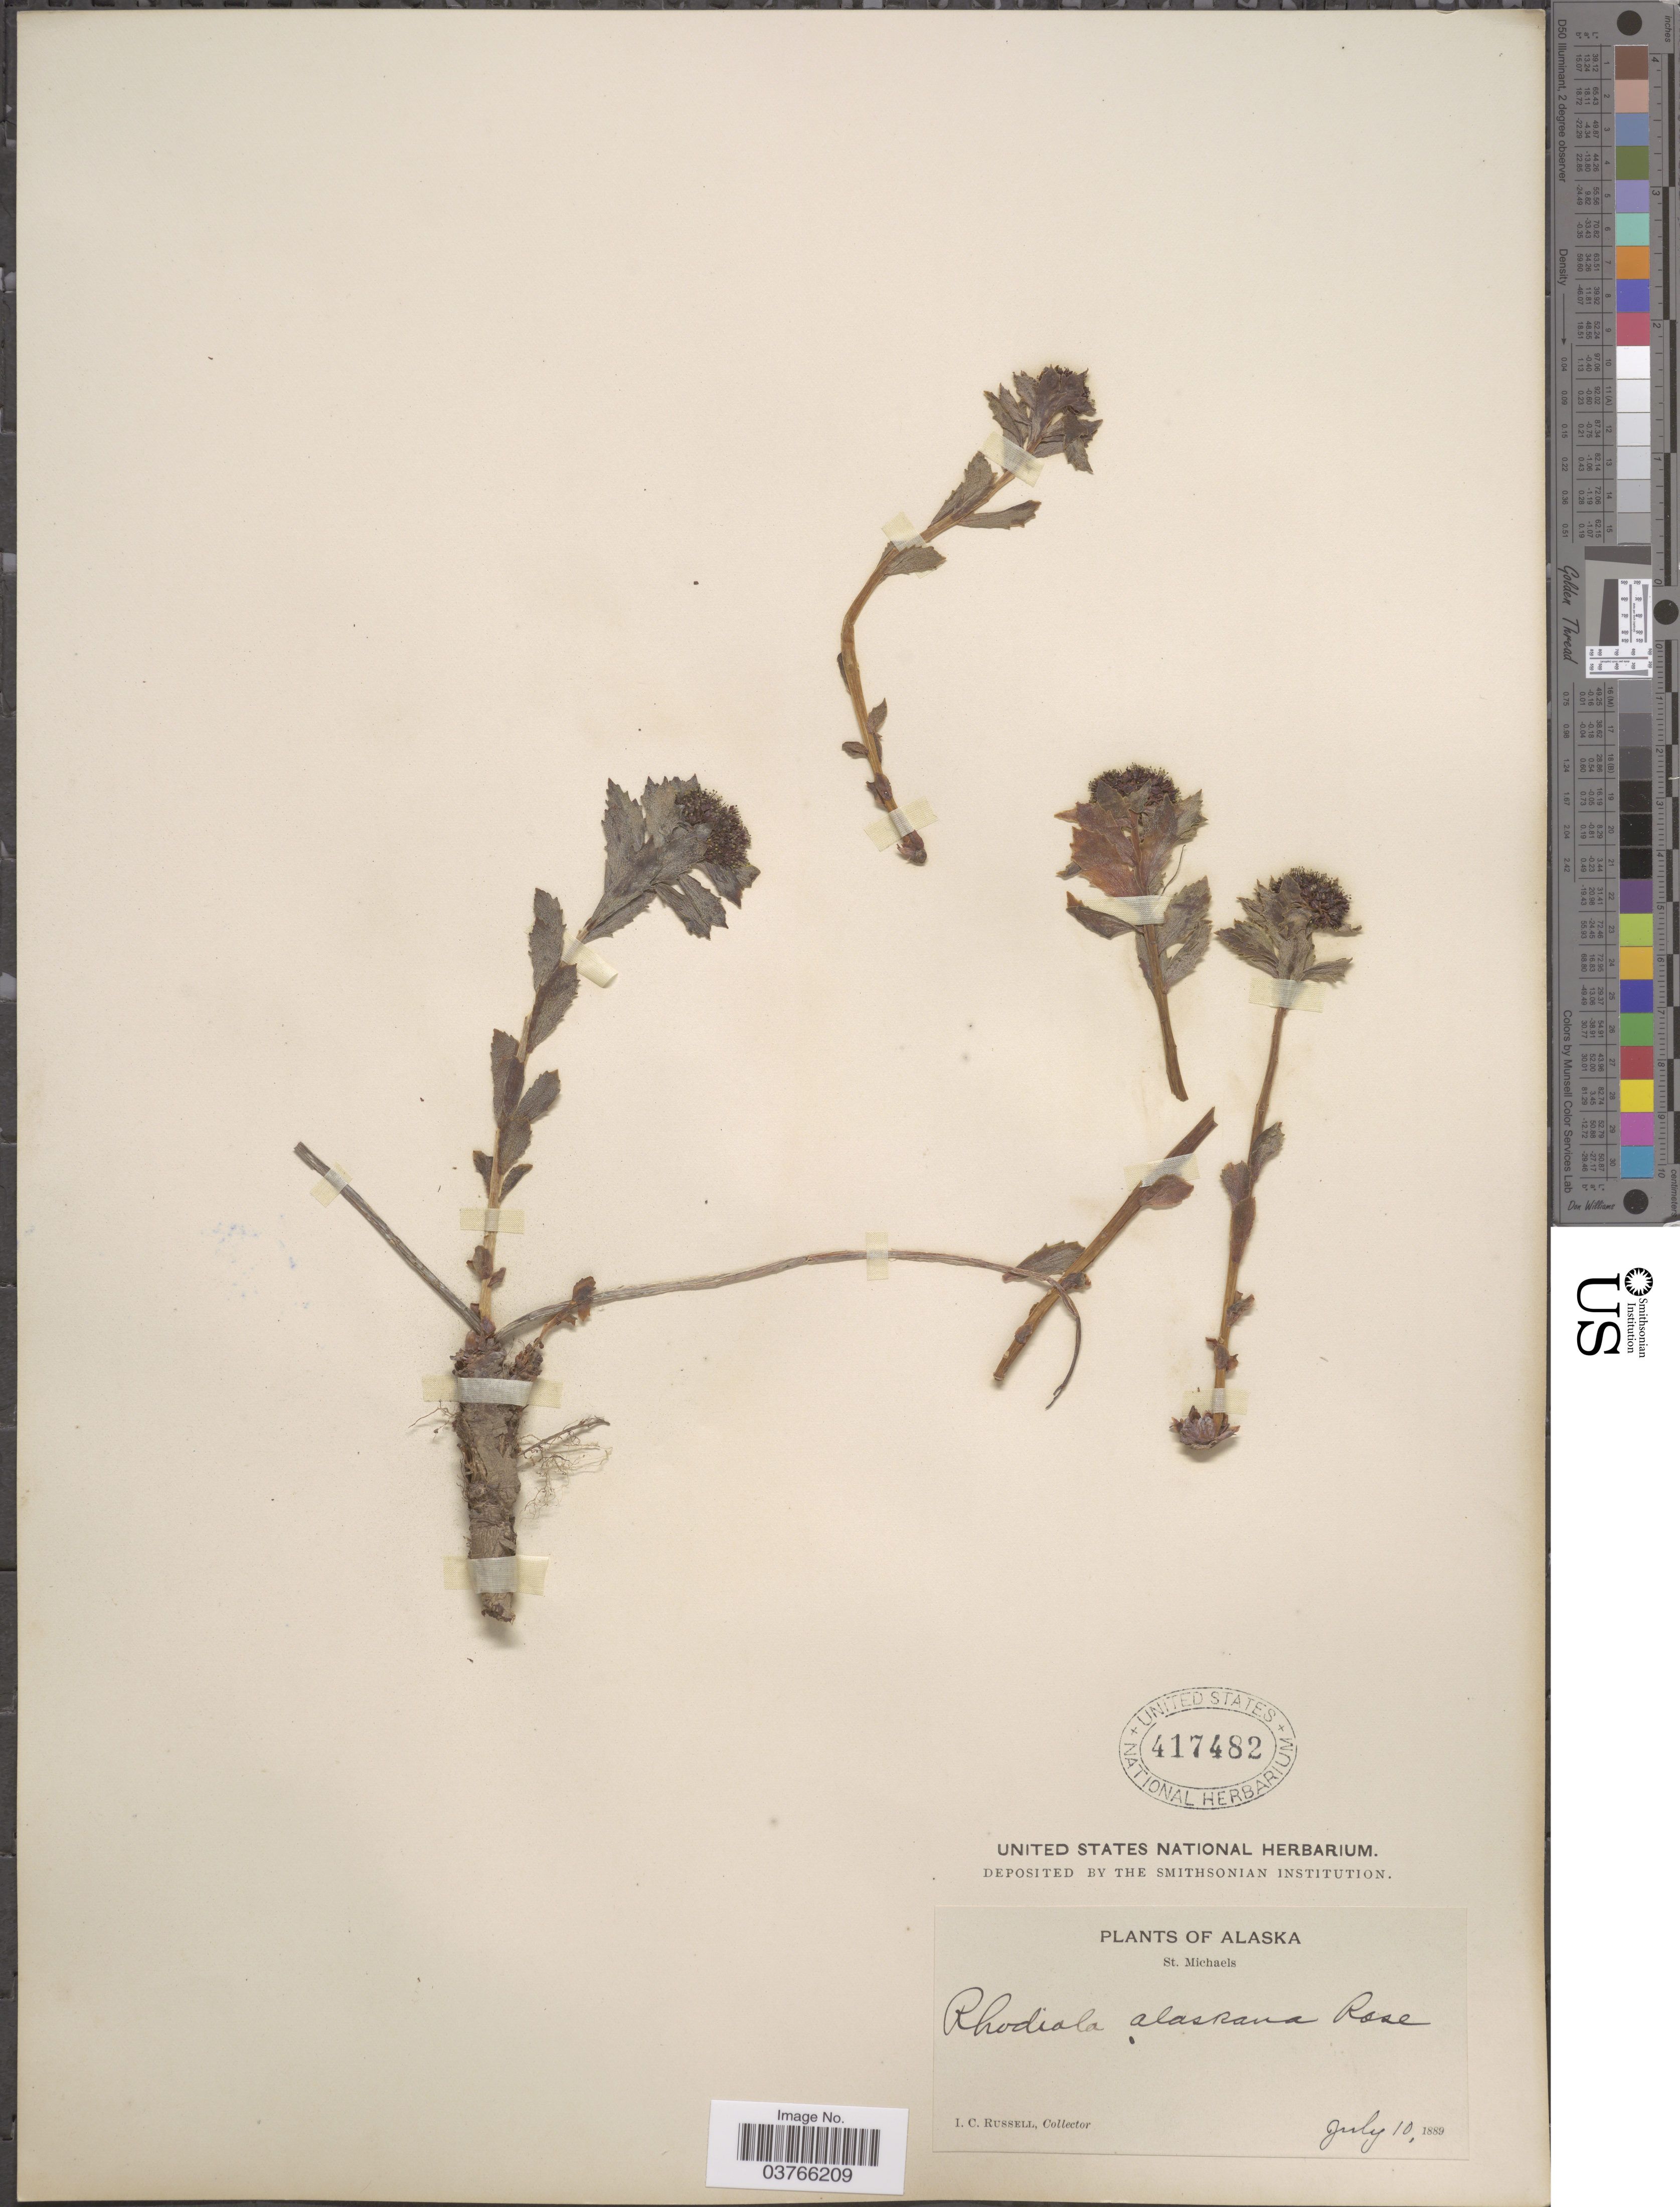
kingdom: Plantae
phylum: Tracheophyta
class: Magnoliopsida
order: Saxifragales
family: Crassulaceae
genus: Rhodiola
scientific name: Rhodiola integrifolia subsp. integrifolia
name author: Raf.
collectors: I. C. Russell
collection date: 1889-07-10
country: United States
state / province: Alaska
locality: St. Michaels.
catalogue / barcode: US 417482